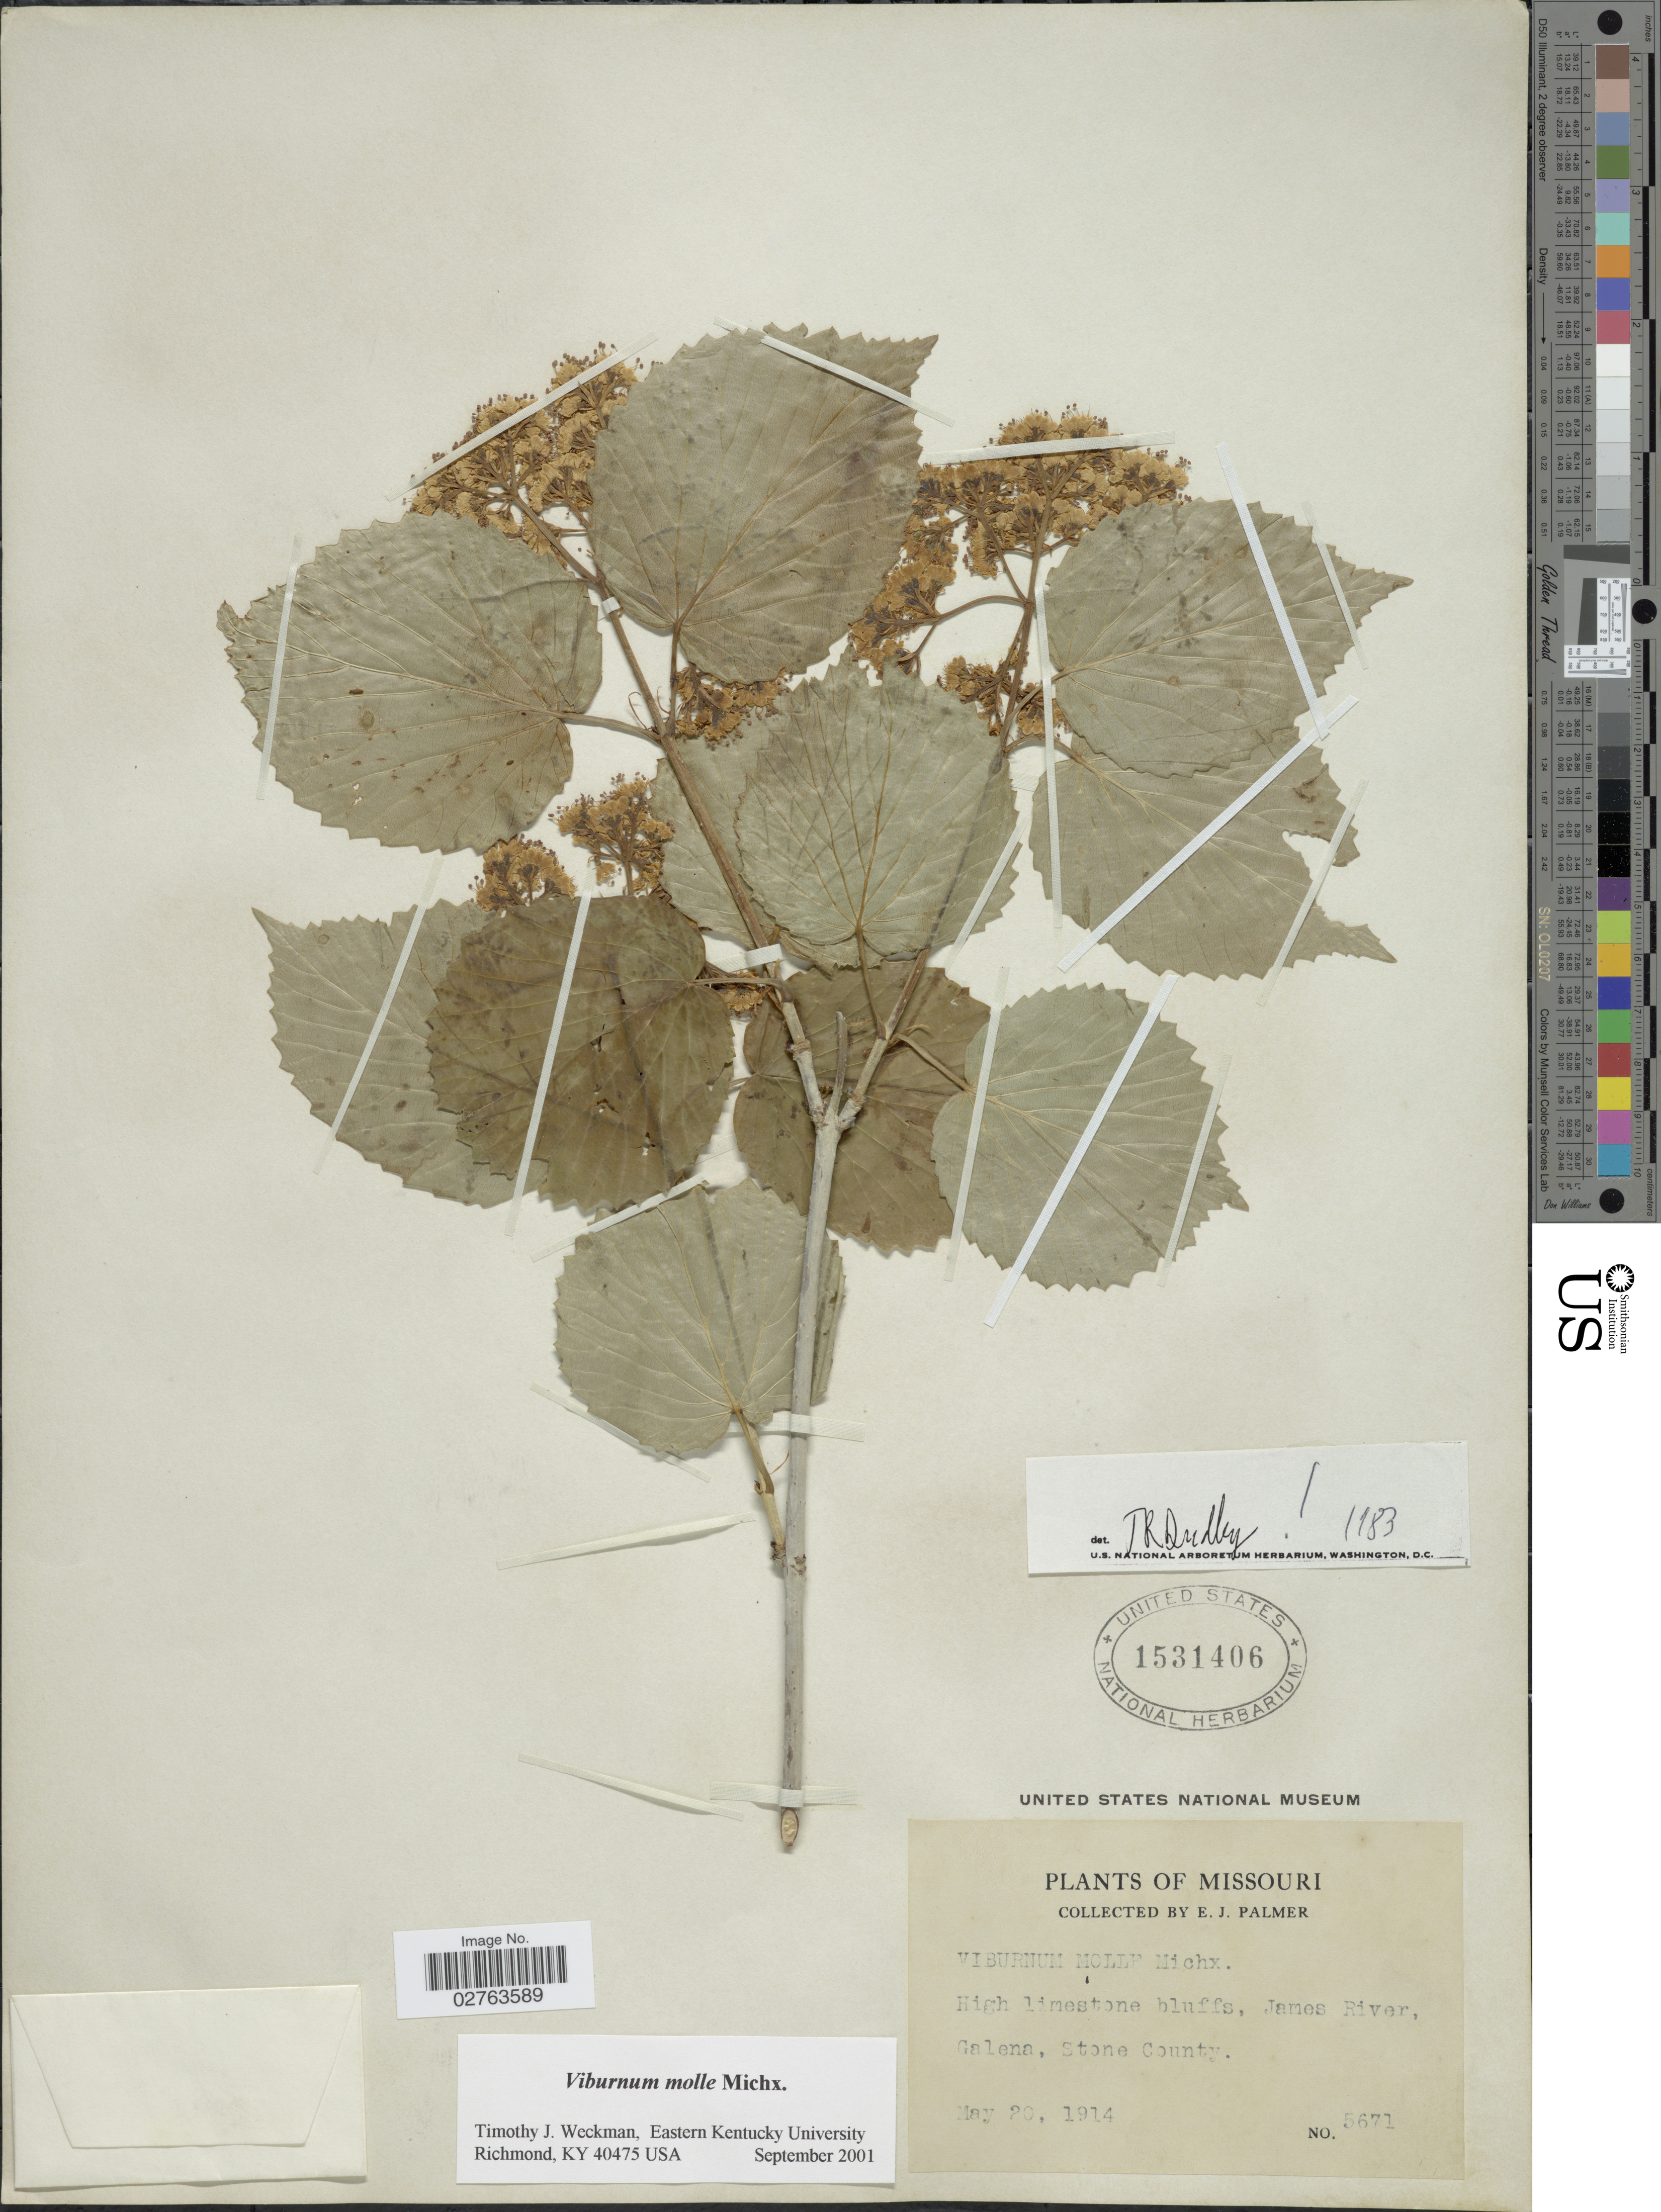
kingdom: Plantae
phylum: Tracheophyta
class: Magnoliopsida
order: Dipsacales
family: Viburnaceae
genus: Viburnum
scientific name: Viburnum molle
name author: Michx.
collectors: E. J. Palmer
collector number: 5671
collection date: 1914-05-20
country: United States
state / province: Missouri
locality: High limestone bluffs, James River, Galena, Stone County.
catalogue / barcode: US 1531406